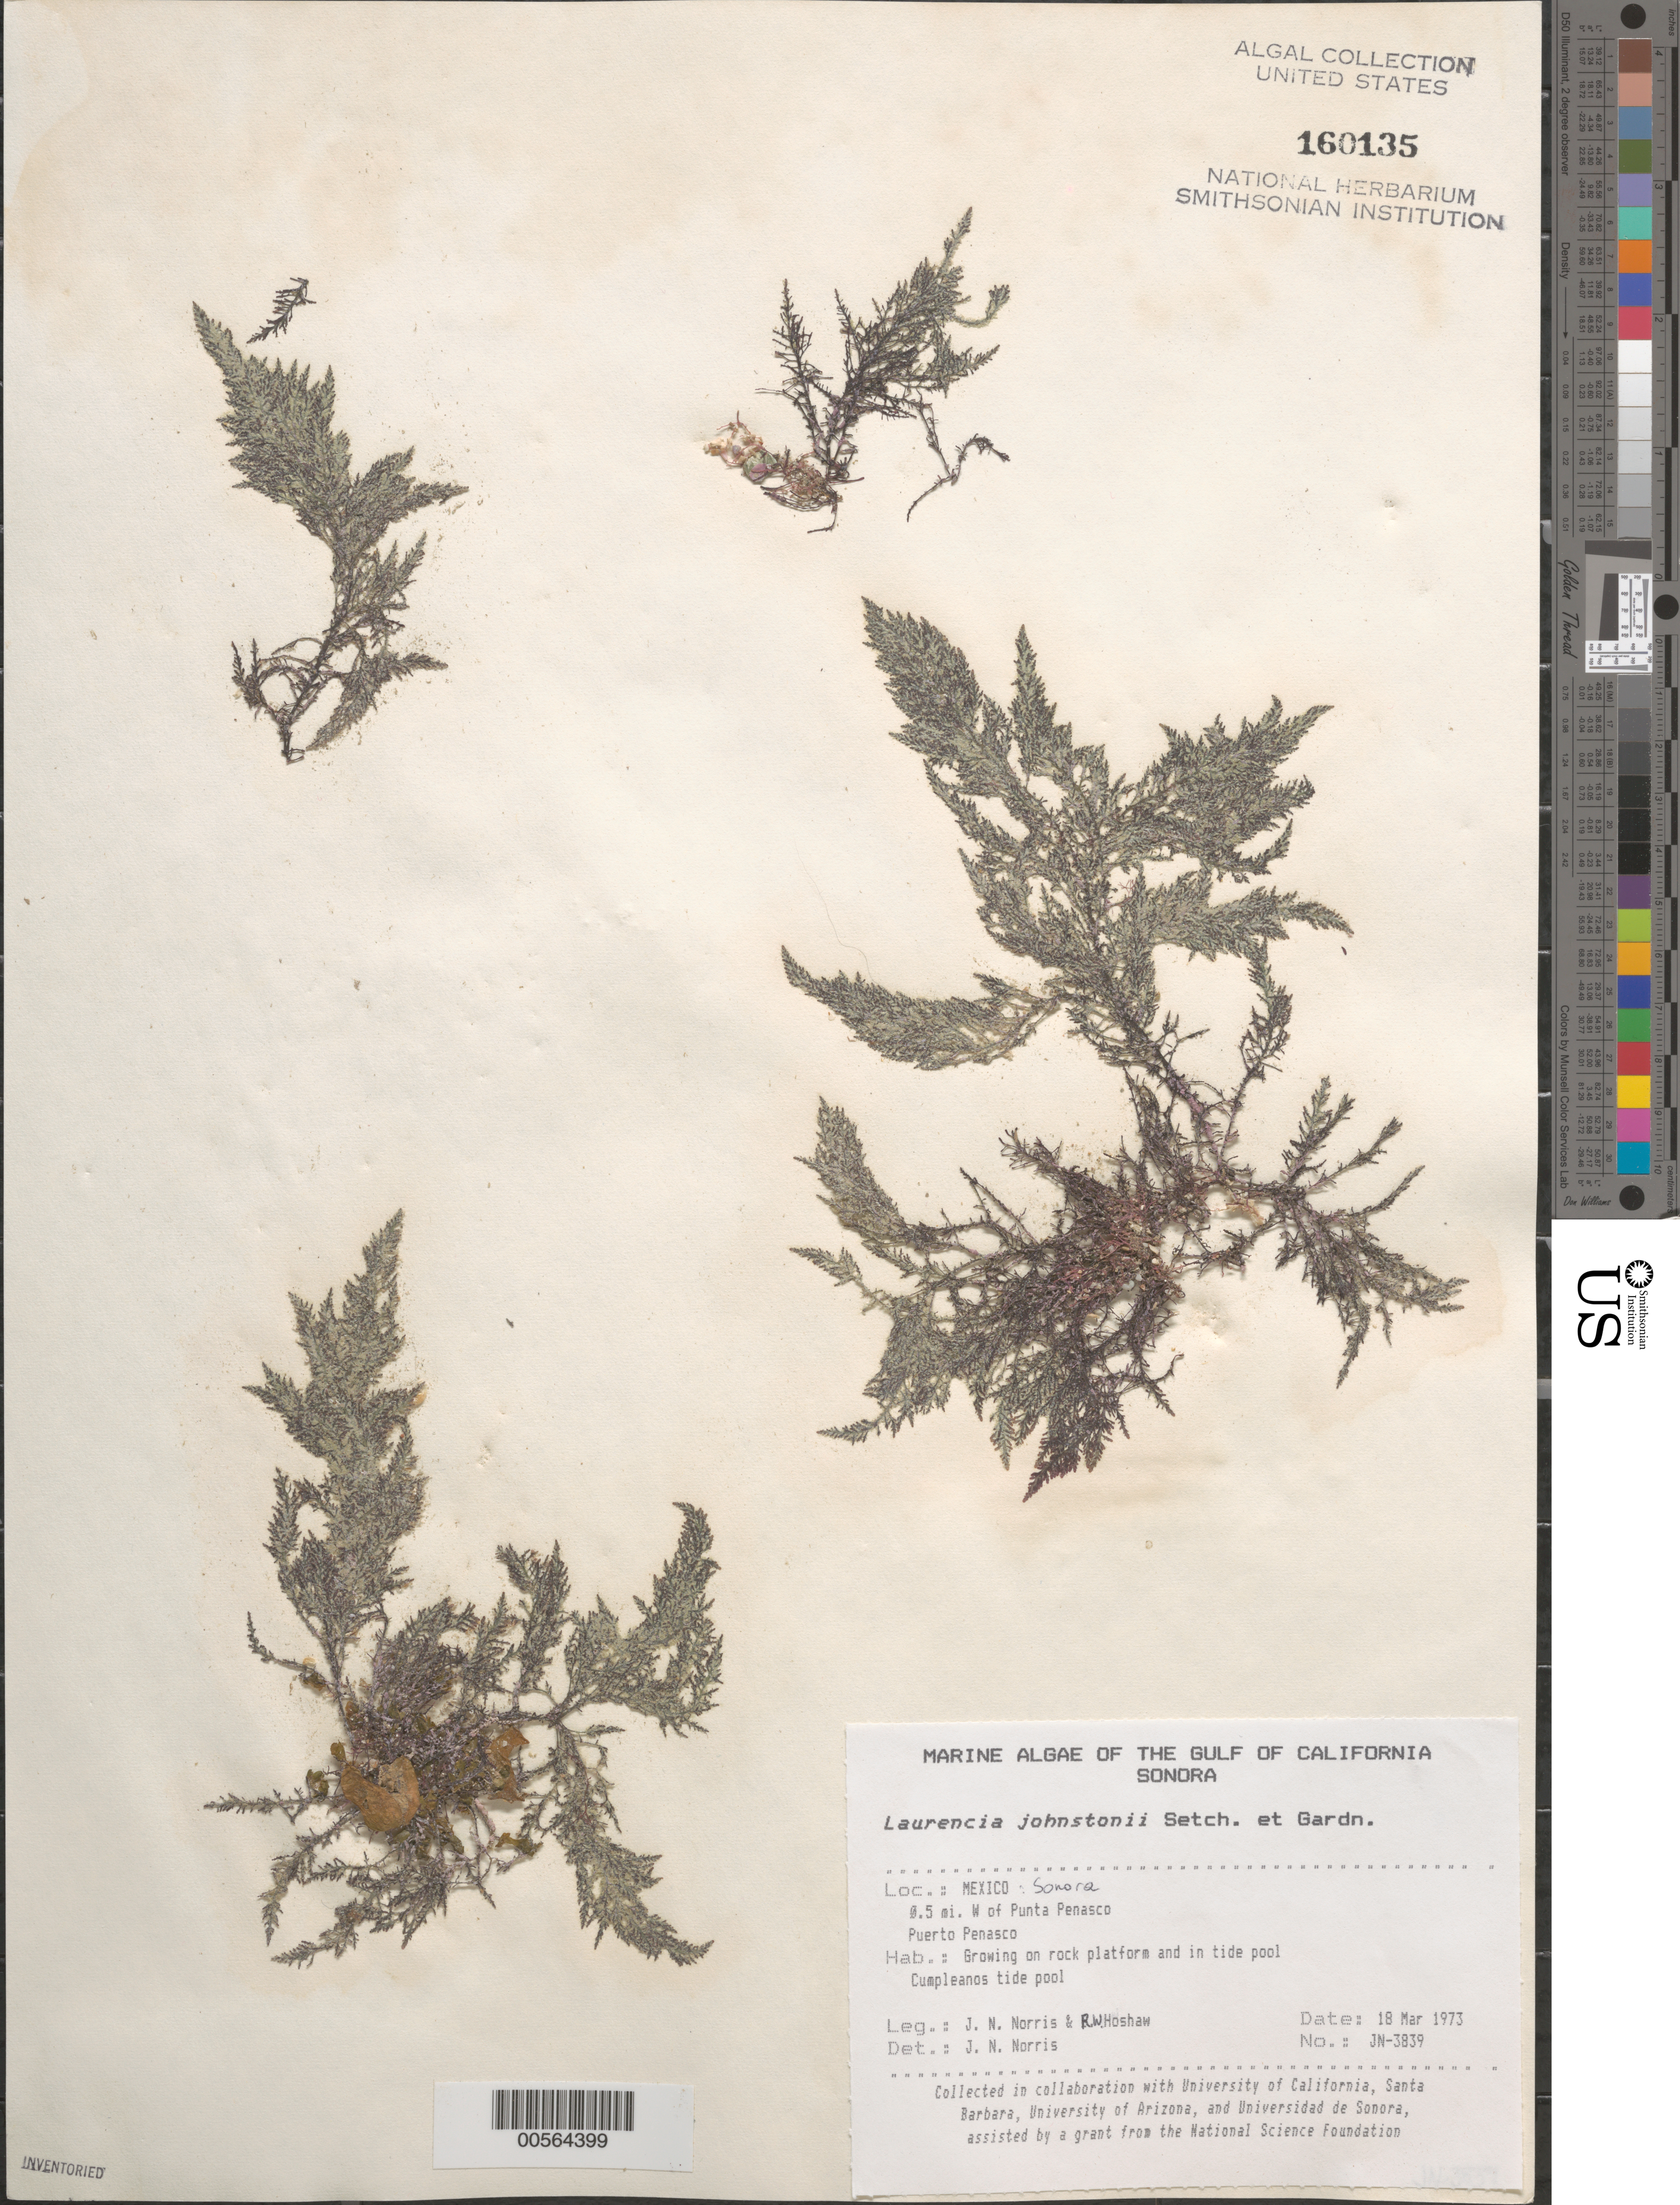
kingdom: Plantae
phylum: Rhodophyta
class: Florideophyceae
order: Ceramiales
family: Rhodomelaceae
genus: Laurencia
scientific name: Laurencia johnstonii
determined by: Norris, James N.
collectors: J. N. Norris & R. Hoshaw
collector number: JN-3839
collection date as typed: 18 Mar 1973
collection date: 1973-03-18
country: Mexico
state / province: Sonora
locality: Puerto Penasco, Cumpleanos Tide Pool, 0.5 mile west of Punta Penasco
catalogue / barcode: US 160135